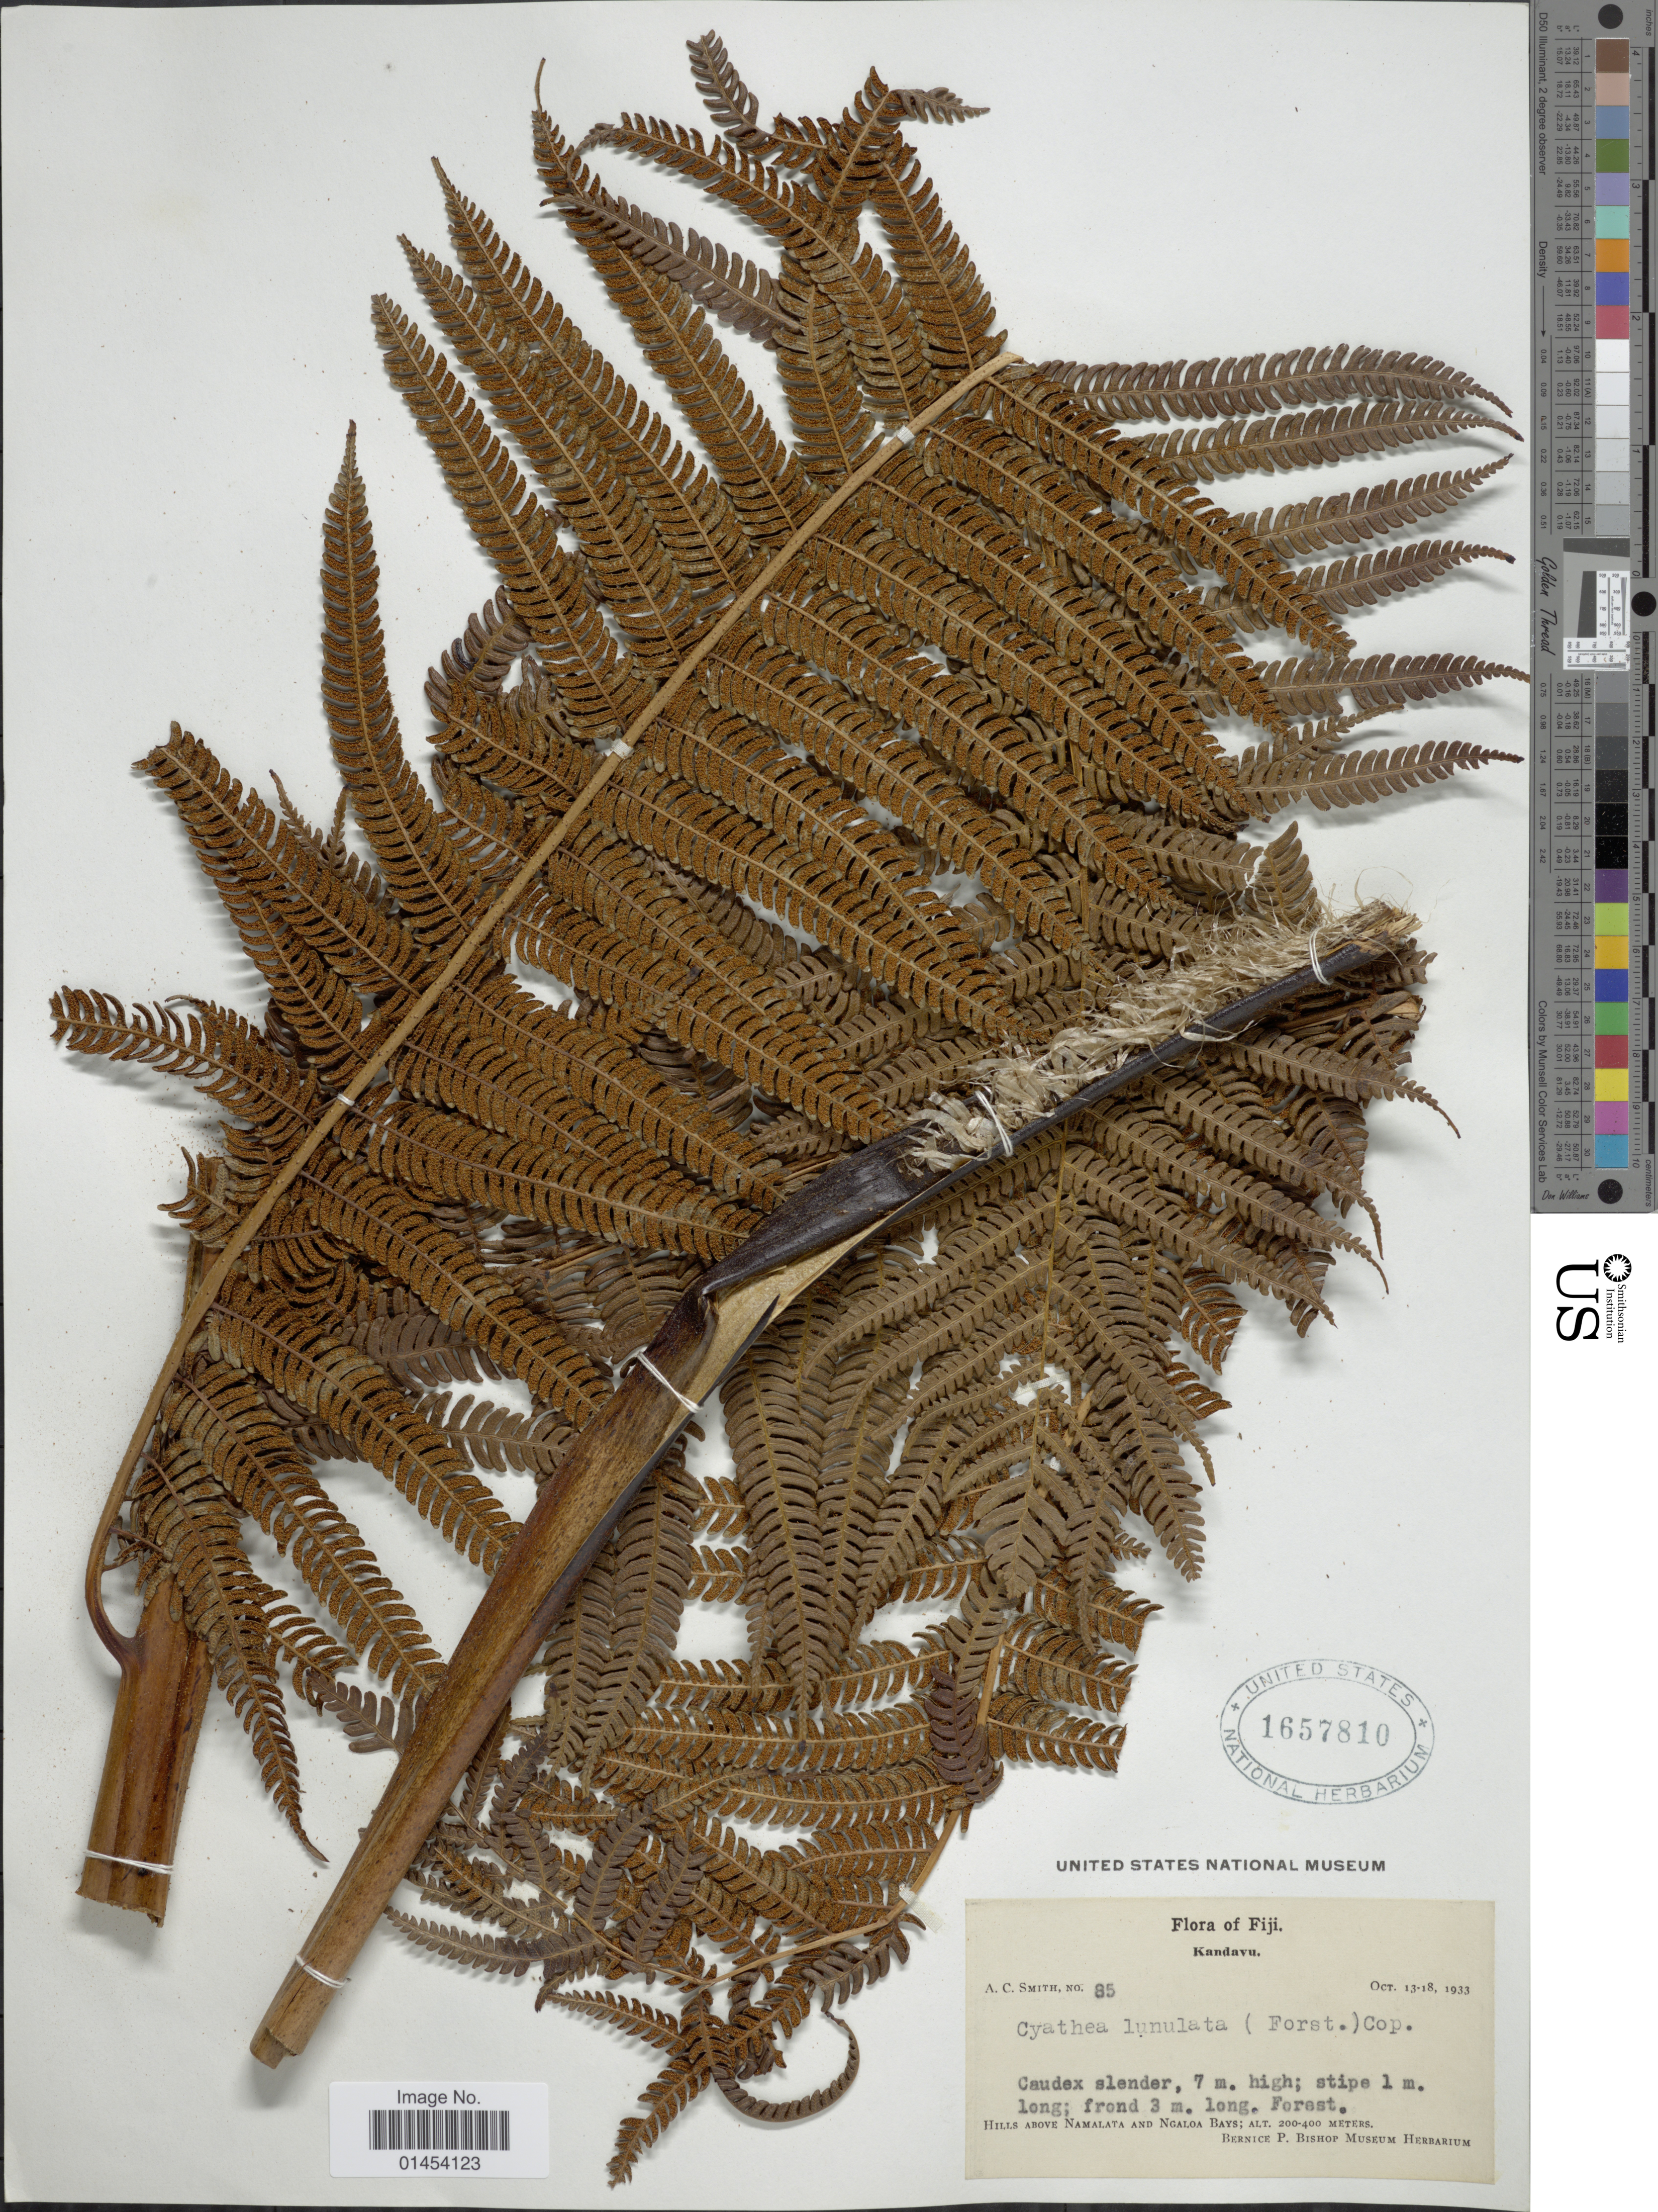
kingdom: Plantae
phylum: Tracheophyta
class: Polypodiopsida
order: Cyatheales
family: Cyatheaceae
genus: Cyathea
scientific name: Cyathea lunulata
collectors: A. C. Smith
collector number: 85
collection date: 1933-10-13/1933-10-18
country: Fiji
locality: Kandavu. Hills above Namalata and Ngaloa Bays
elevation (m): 200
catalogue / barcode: US 1657810